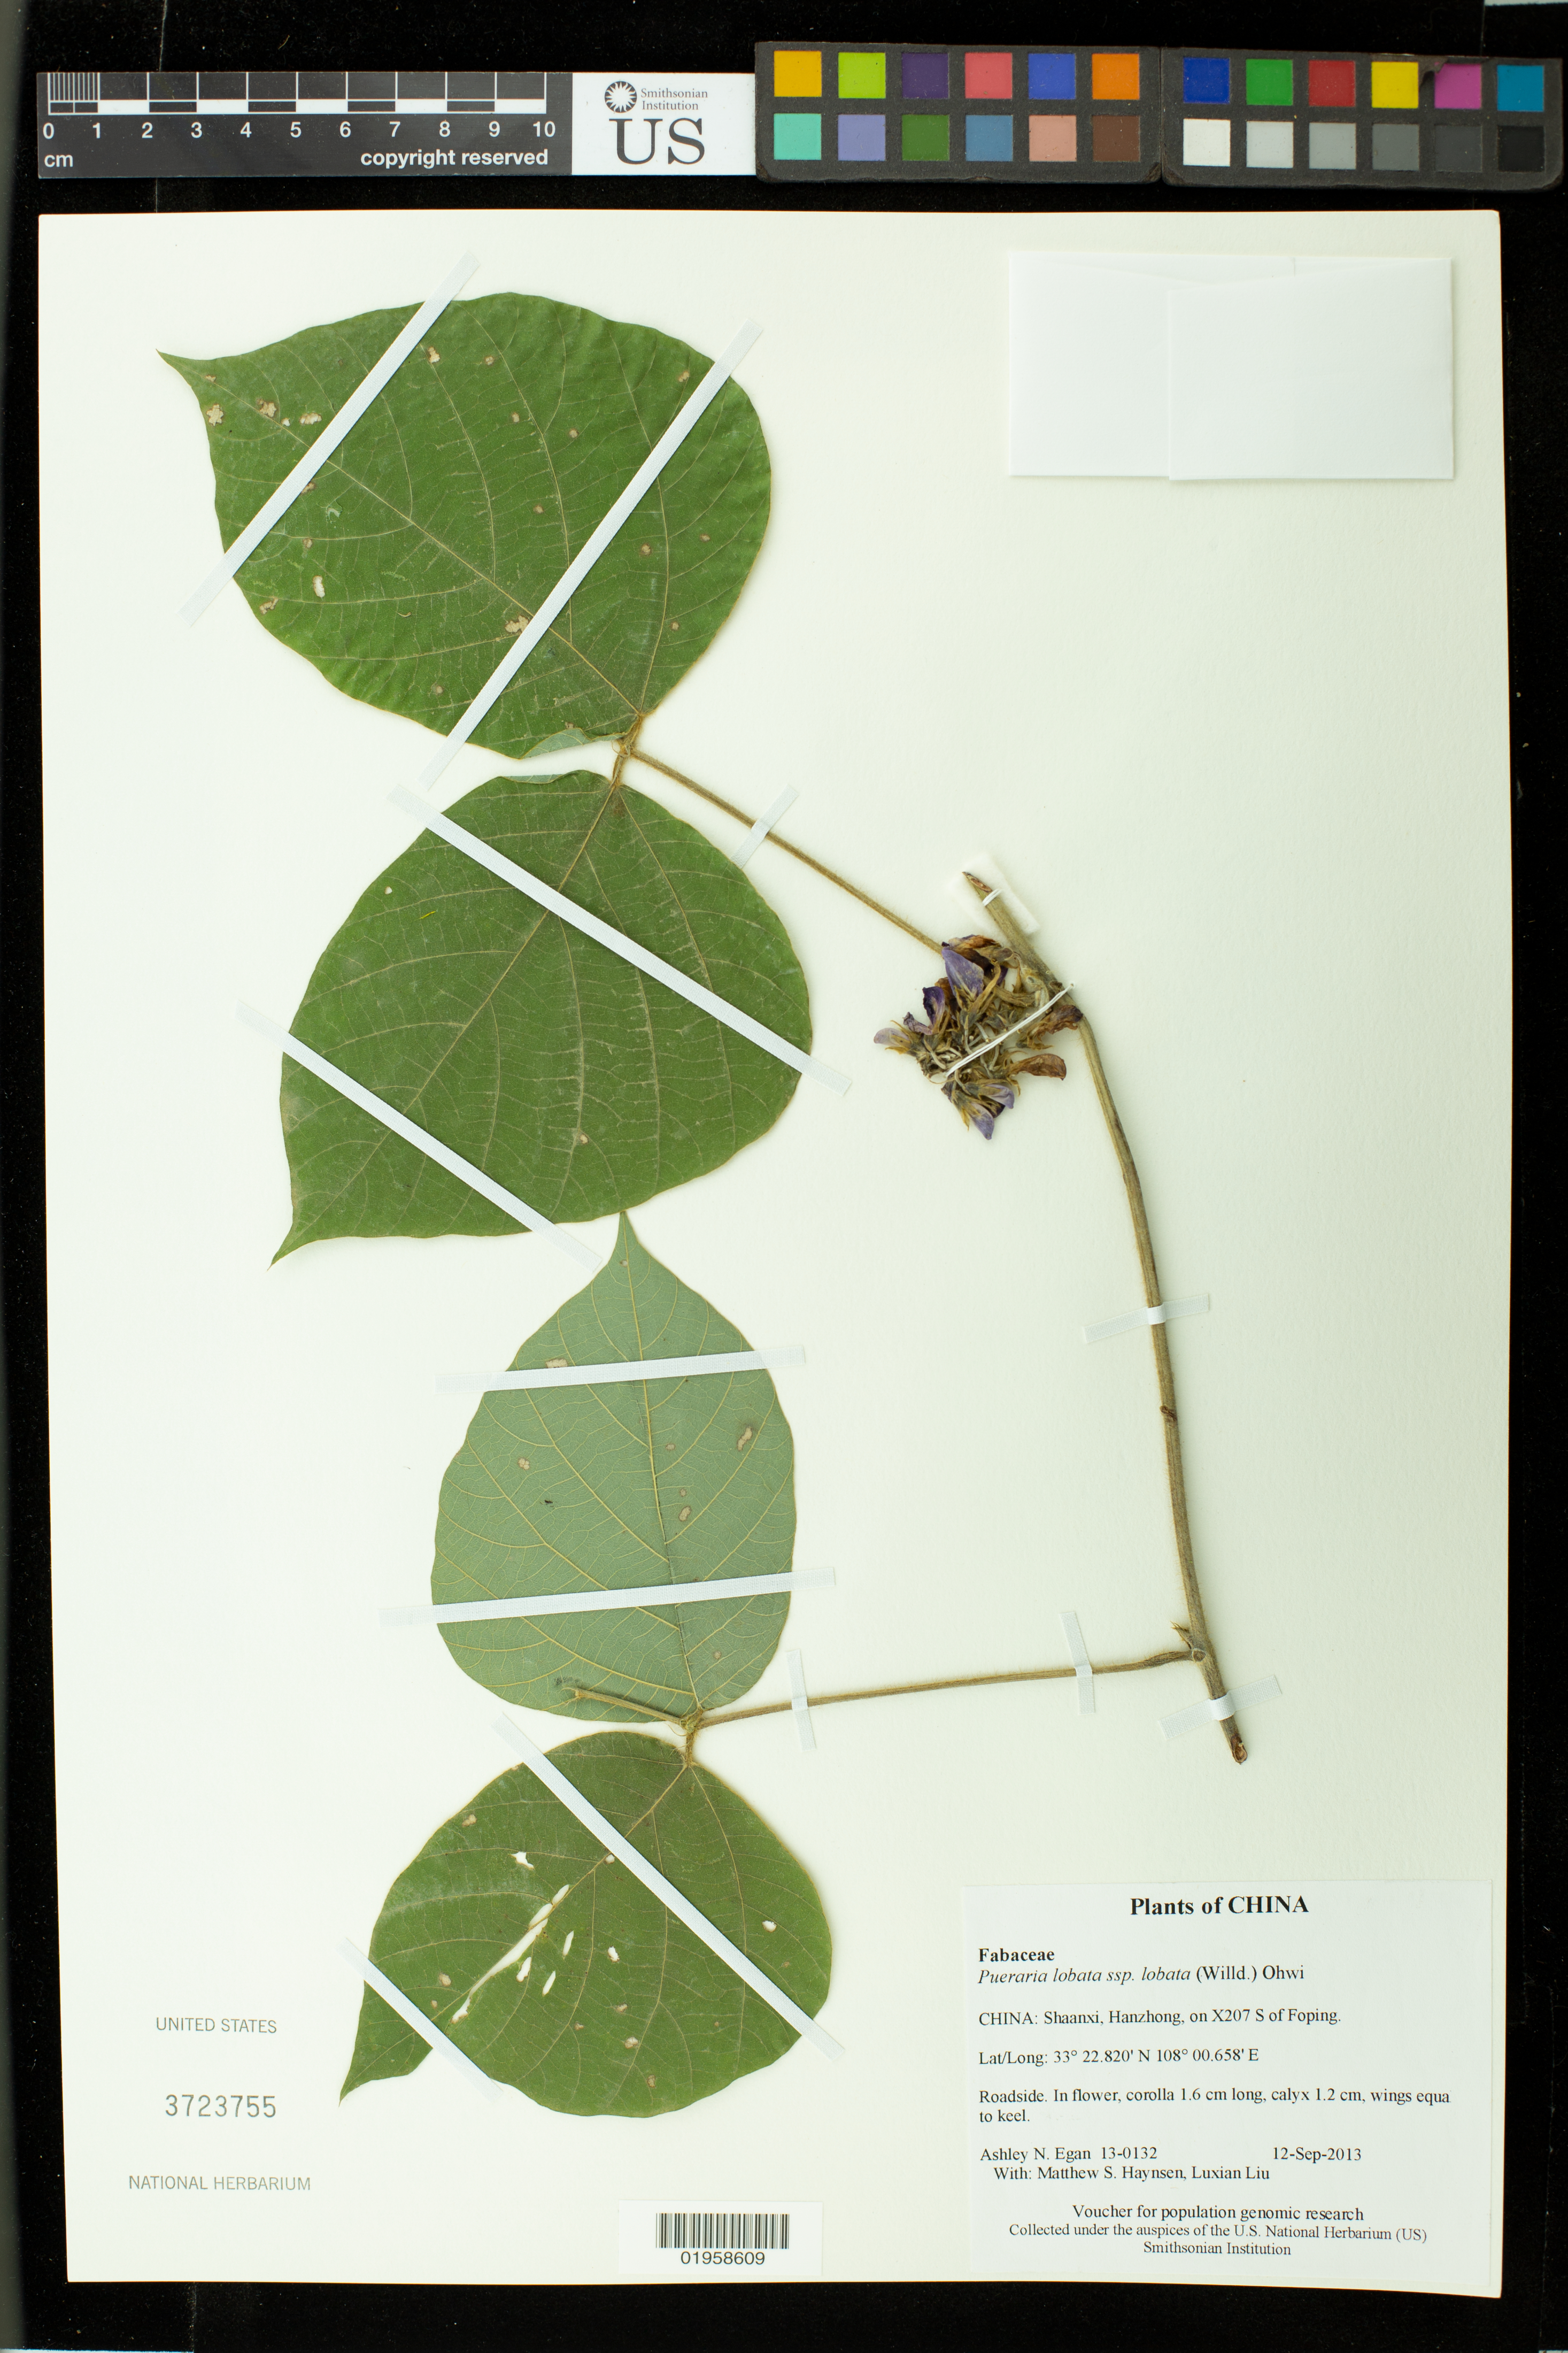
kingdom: Plantae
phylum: Tracheophyta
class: Magnoliopsida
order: Fabales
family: Fabaceae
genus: Pueraria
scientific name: Pueraria lobata subsp. lobata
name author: (Willd.) Ohwi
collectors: A. N. Egan, M. Hansen & L. Liu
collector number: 13-0132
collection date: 2013-09-12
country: China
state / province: Shaanxi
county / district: Hanzhong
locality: on X207 S of Foping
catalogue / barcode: US 3723755